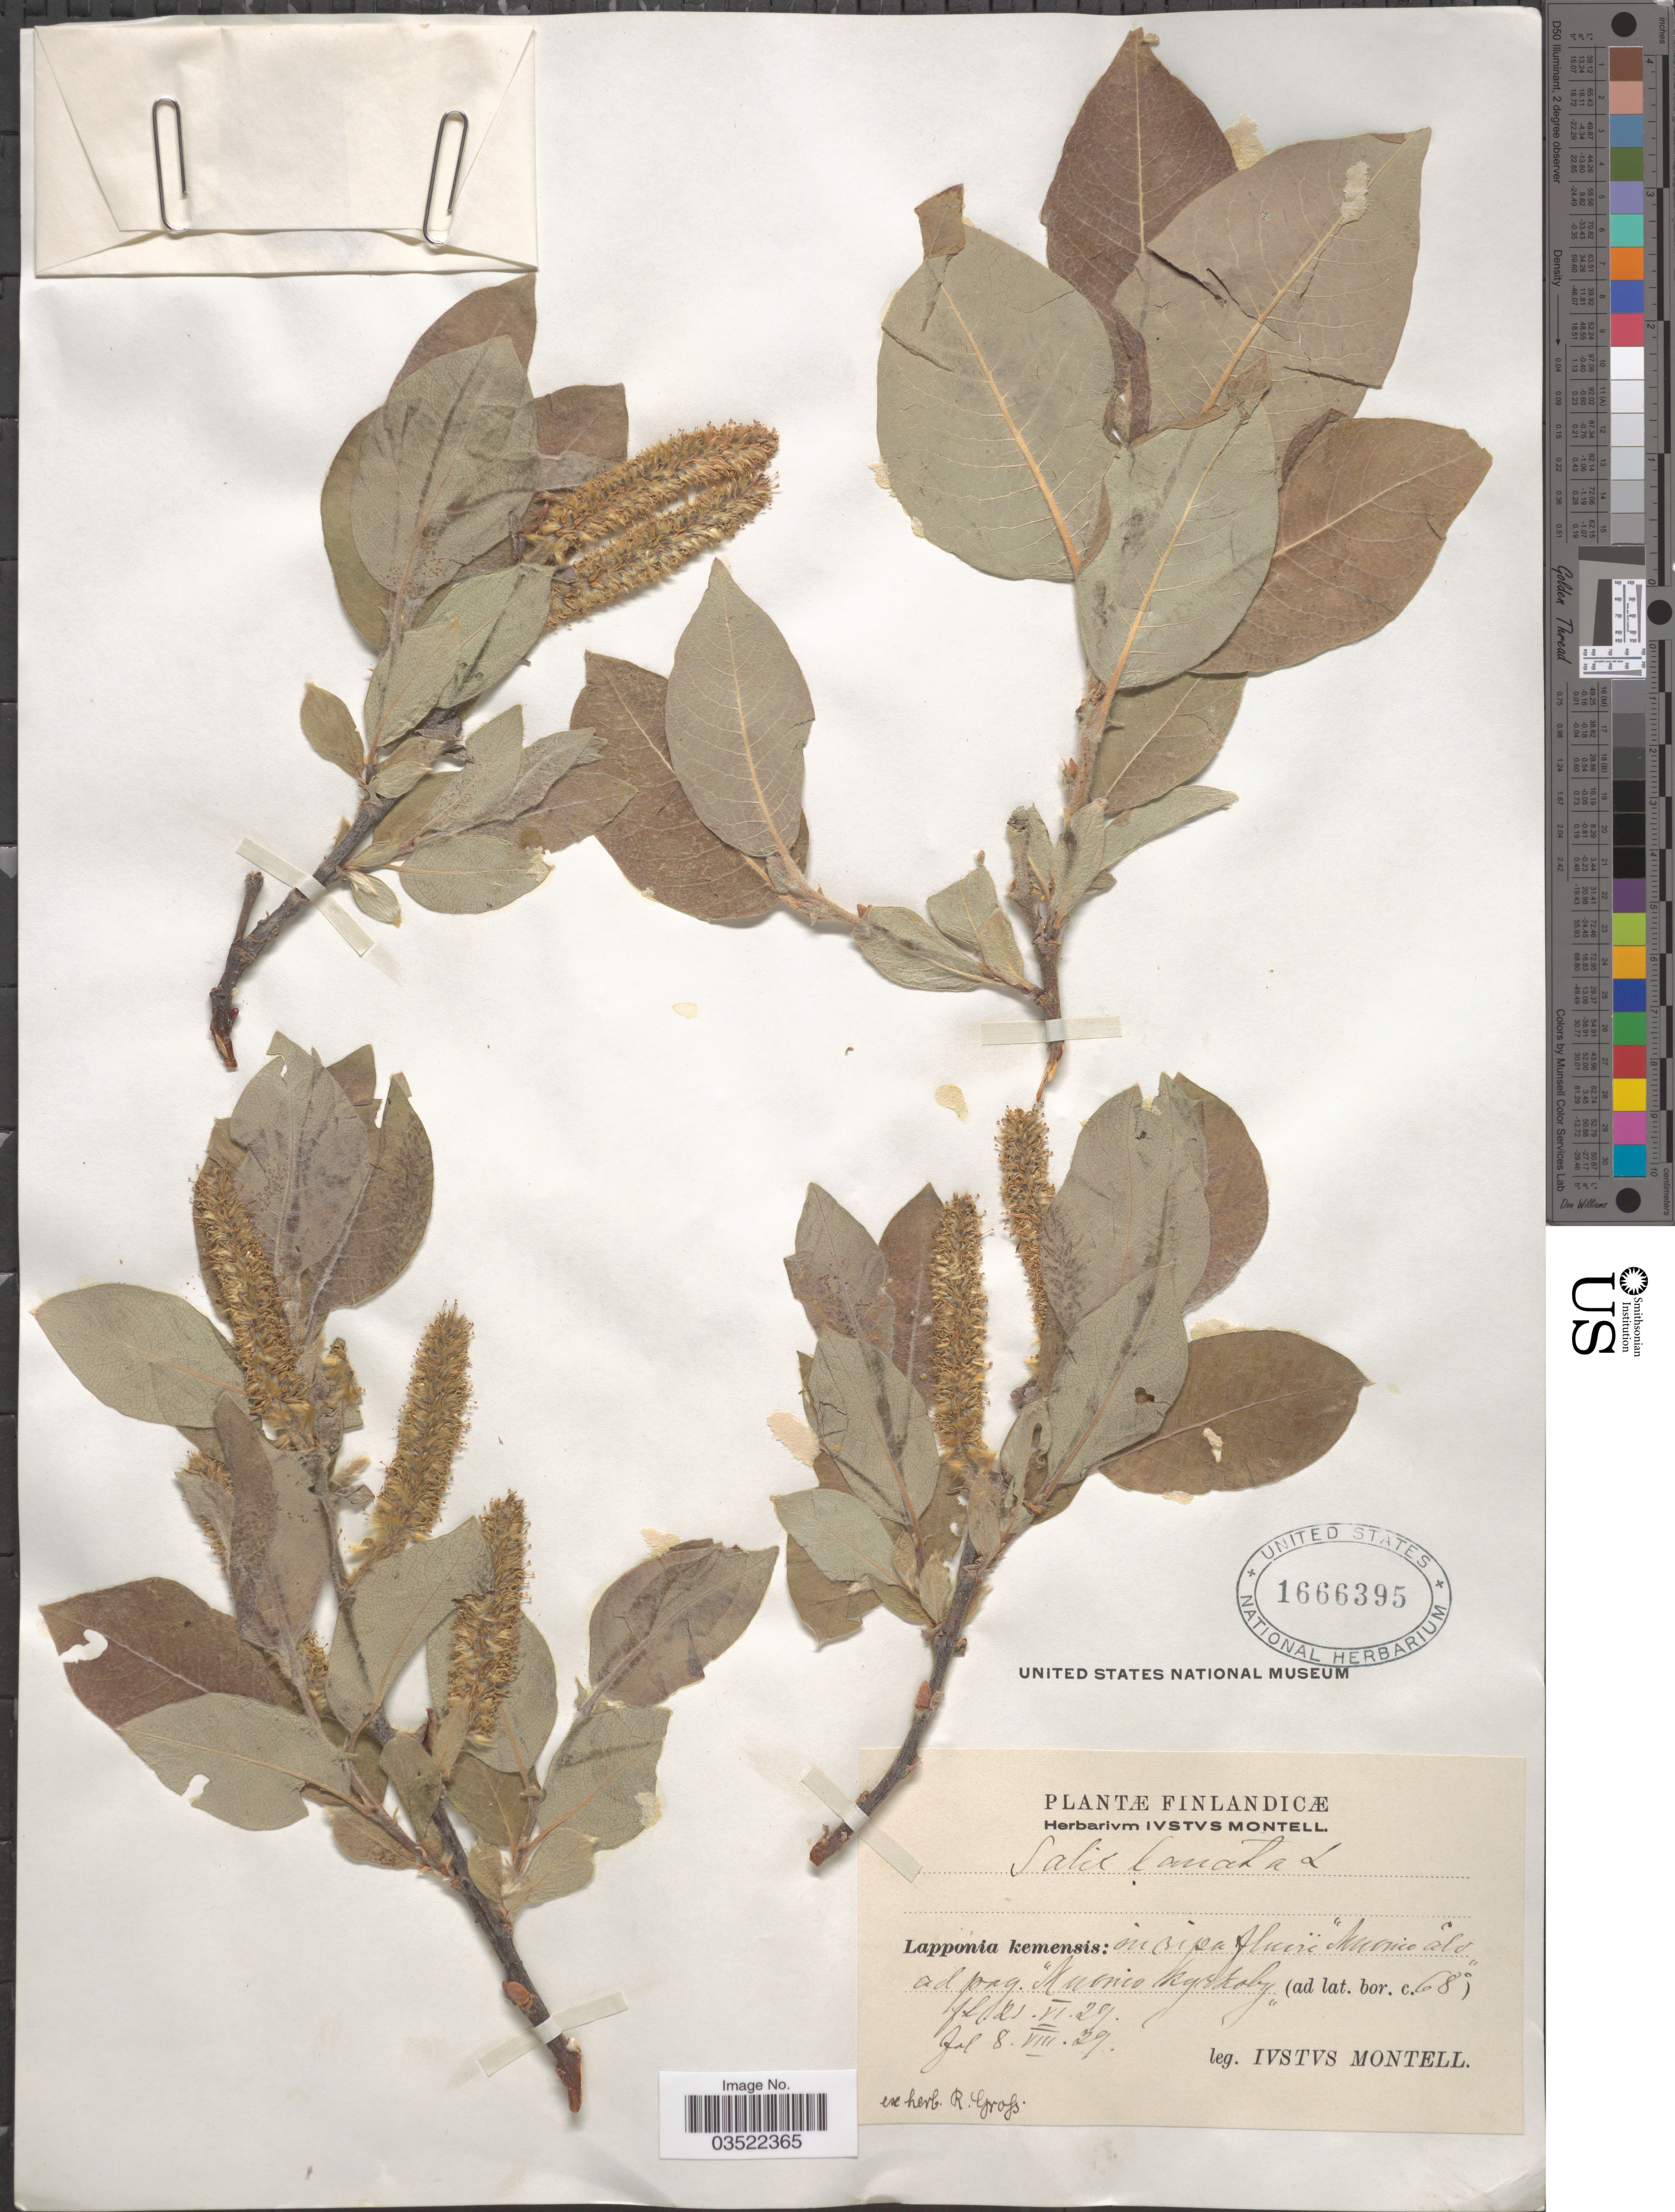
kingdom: Plantae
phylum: Tracheophyta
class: Magnoliopsida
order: Malpighiales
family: Salicaceae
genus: Salix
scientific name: Salix lanata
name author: L.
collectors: I. Montell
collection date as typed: Transcribed d/m/y: 21/6/29 to 8/8/29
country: Finland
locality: Lapponia kemensis: X. (ad lat. bor. c. 68º).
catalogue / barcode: US 1666395